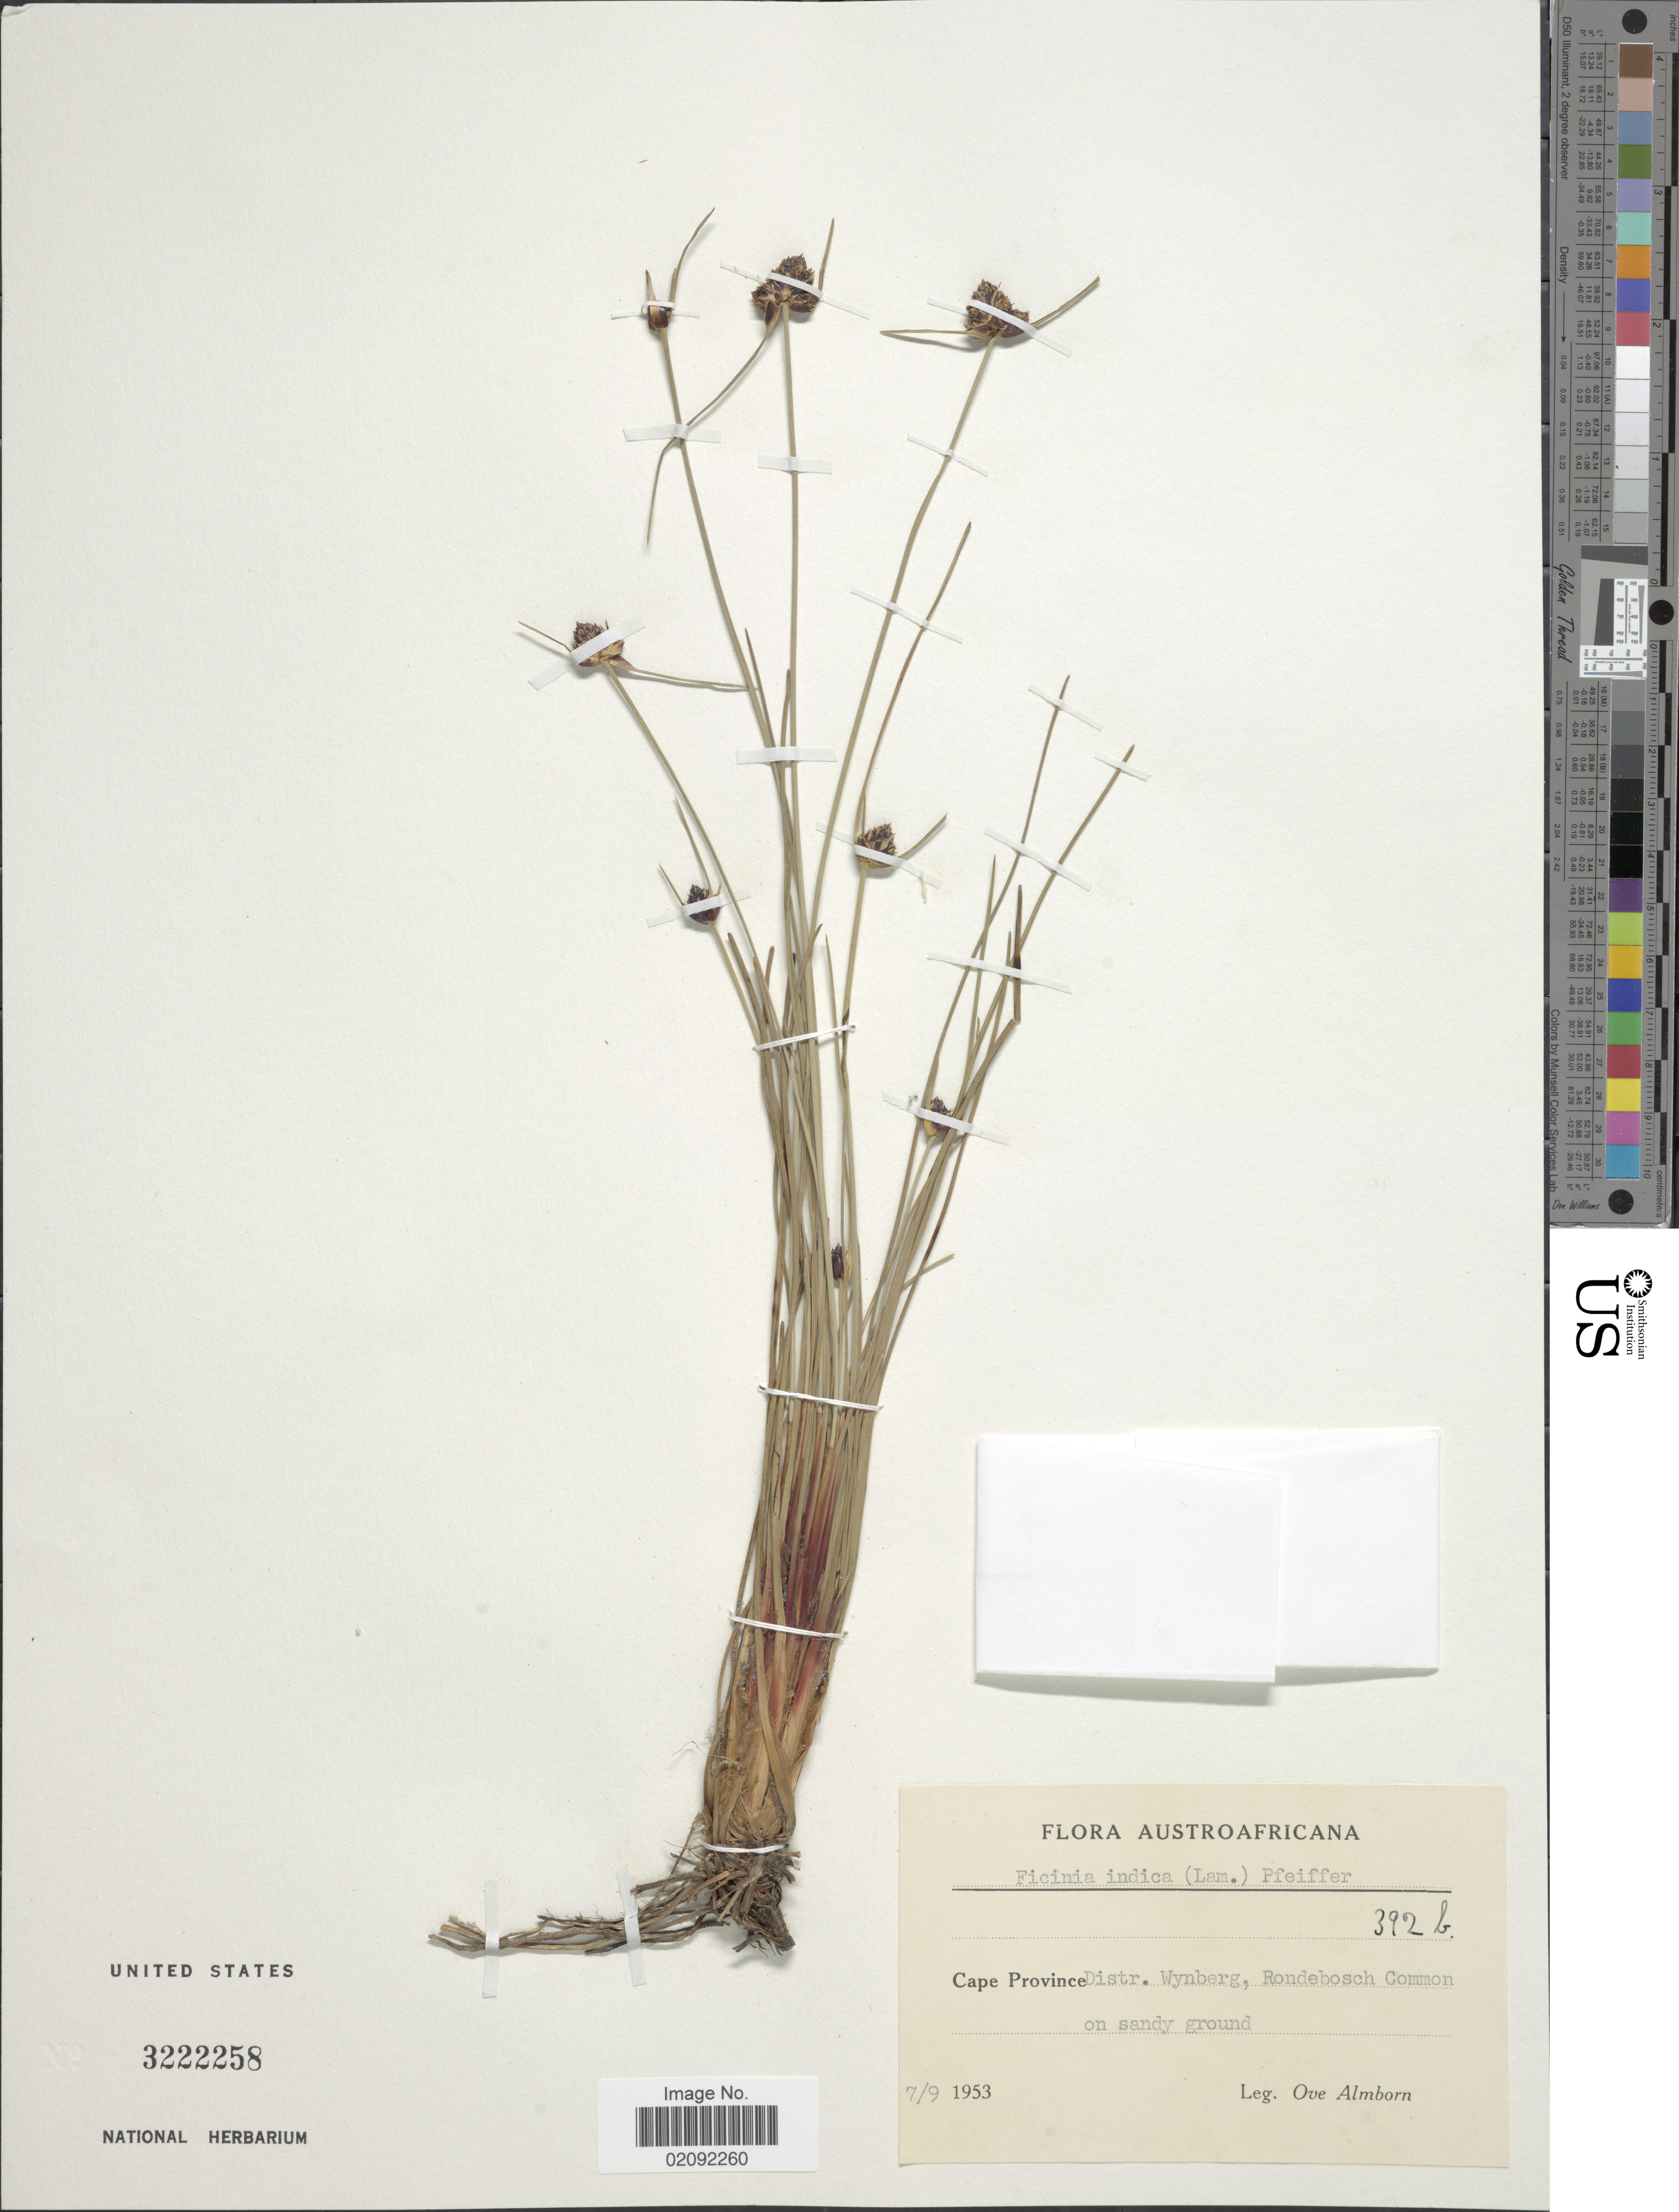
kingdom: Plantae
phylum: Tracheophyta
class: Liliopsida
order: Poales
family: Cyperaceae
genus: Ficinia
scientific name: Ficinia indica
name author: (Lam.) H. Pfeiff.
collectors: O. Almborn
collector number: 392b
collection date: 1953-09-07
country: South Africa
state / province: Western Cape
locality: Austroafricana, Distr. Wynberg, Rondebosch Common on sandy ground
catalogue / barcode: US 3222258